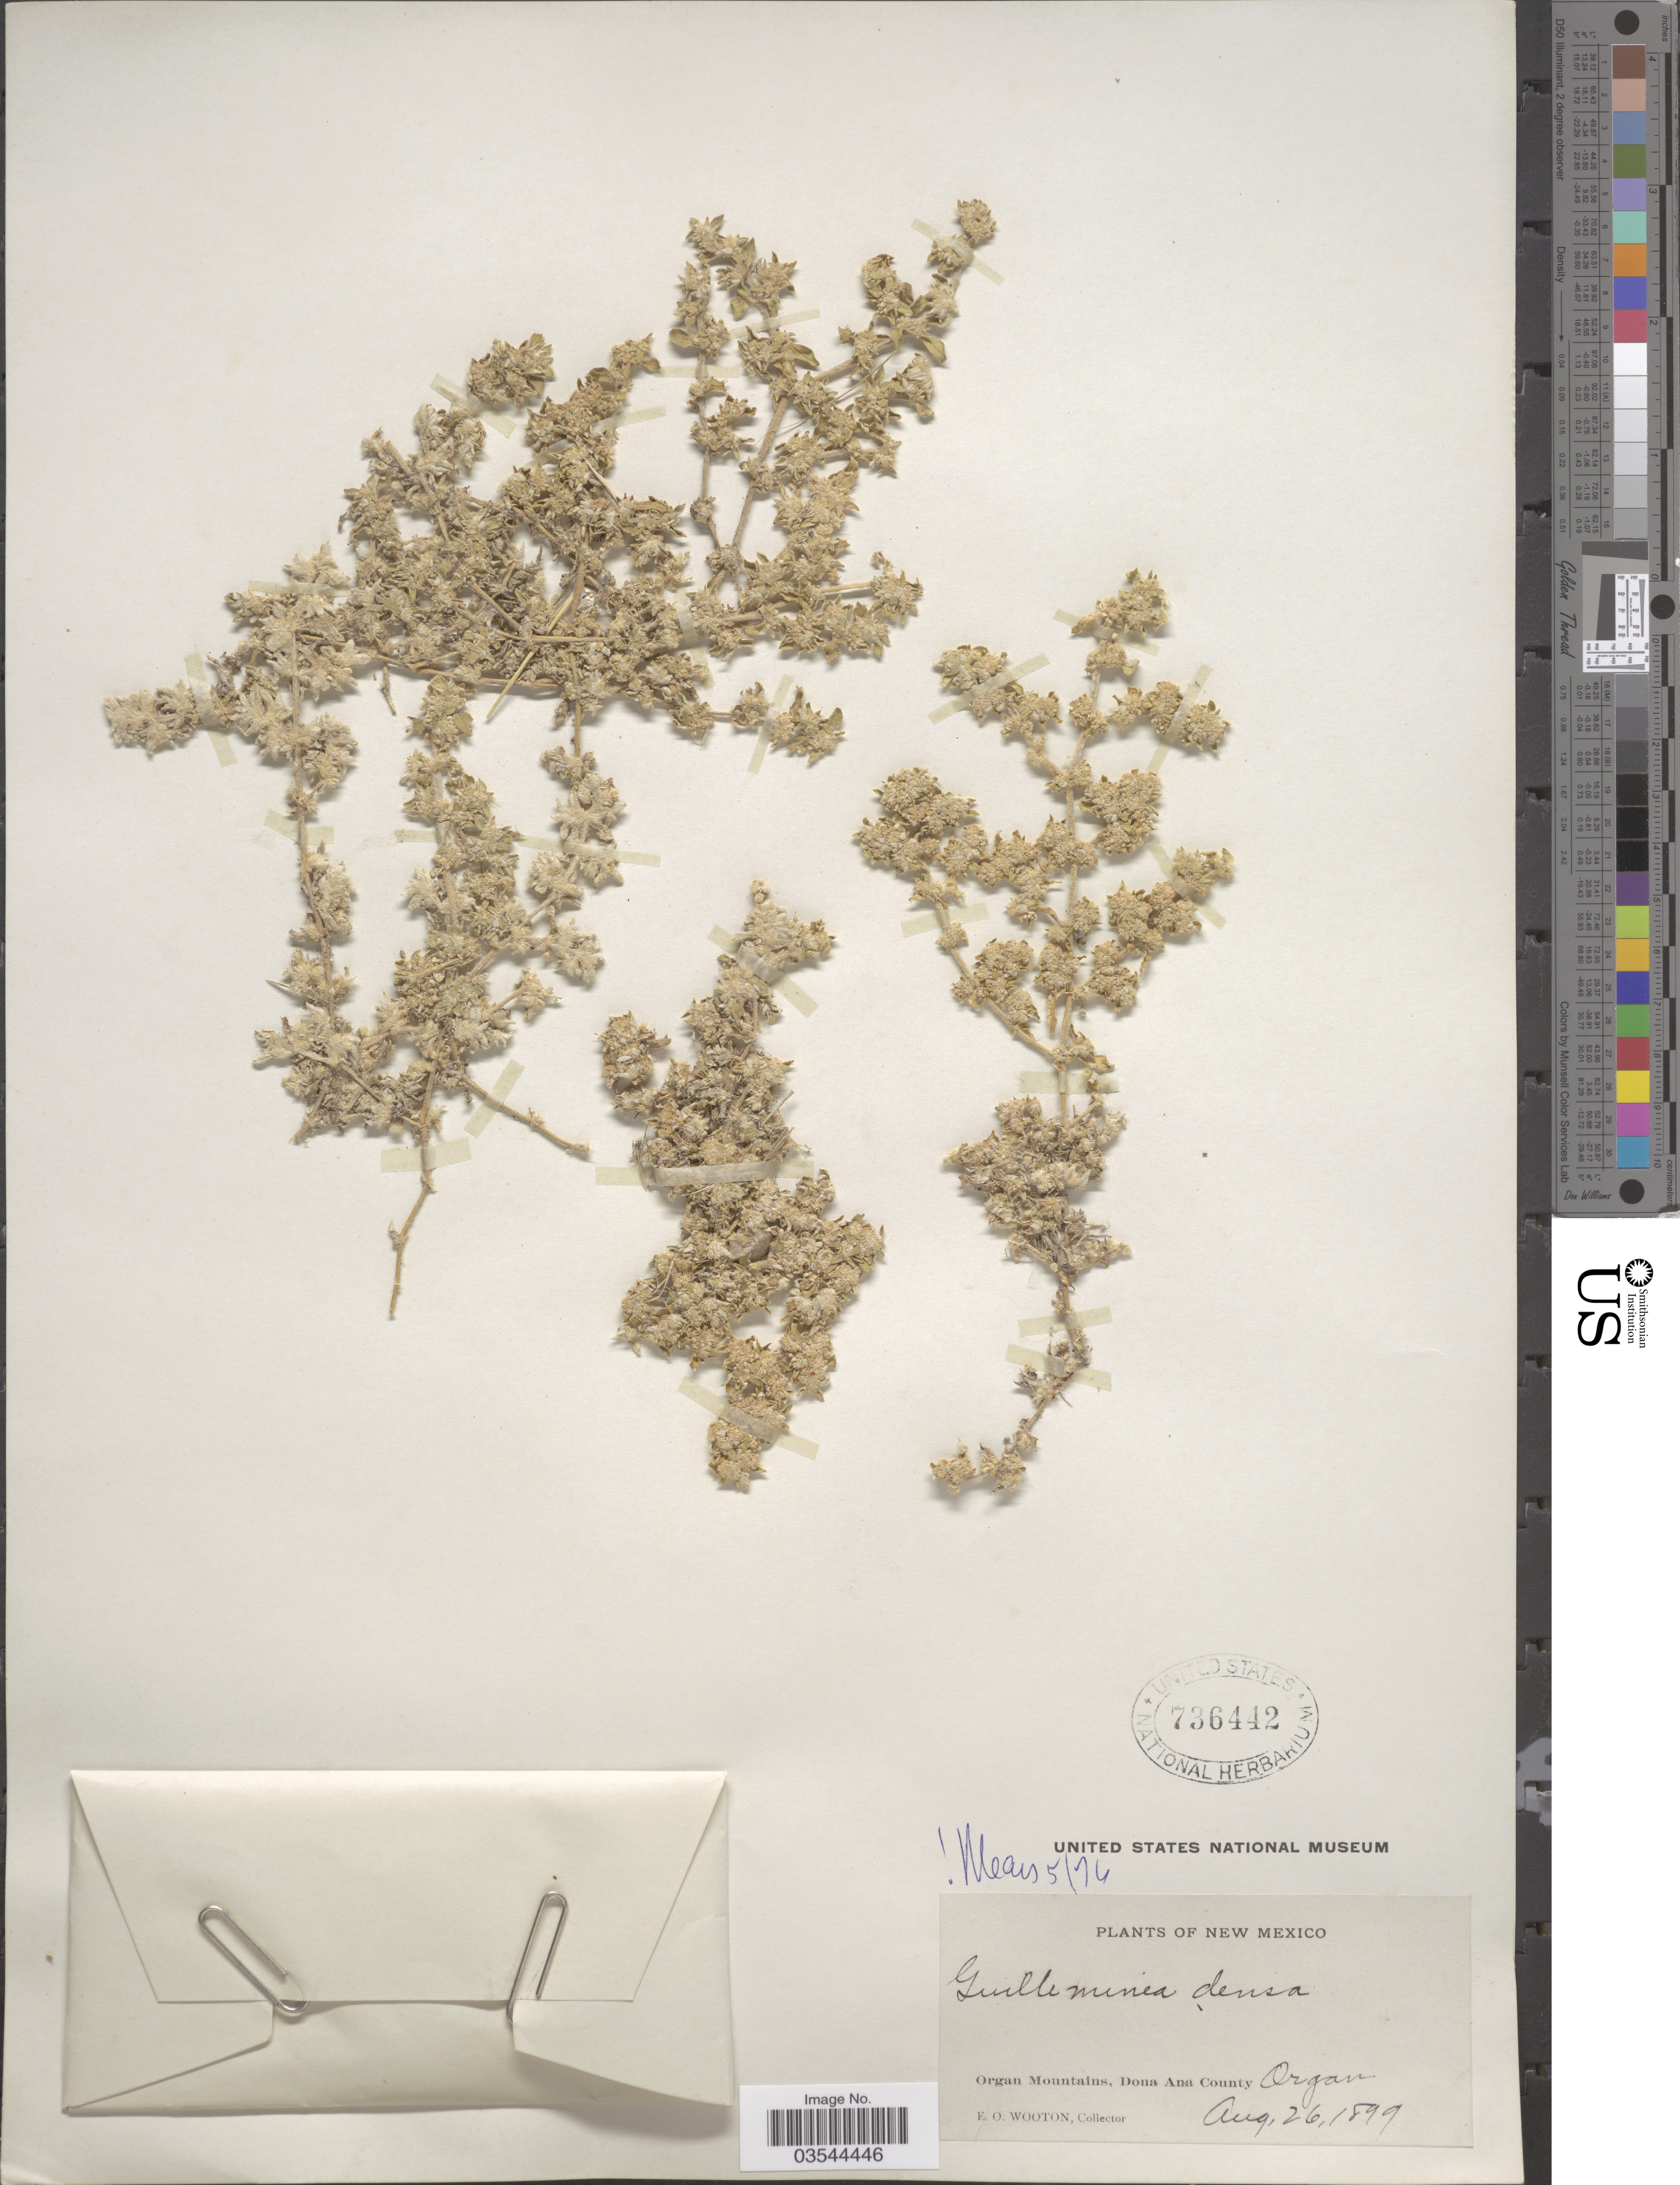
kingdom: Plantae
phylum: Tracheophyta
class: Magnoliopsida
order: Caryophyllales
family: Amaranthaceae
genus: Guilleminea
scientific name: Guilleminea densa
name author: (Humb. & Bonpl. ex Schult.) Moq.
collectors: E. O. Wooton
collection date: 1899-08-26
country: United States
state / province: New Mexico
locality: Organ Mountains, Dona Ana County. Organ.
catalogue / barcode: US 736442